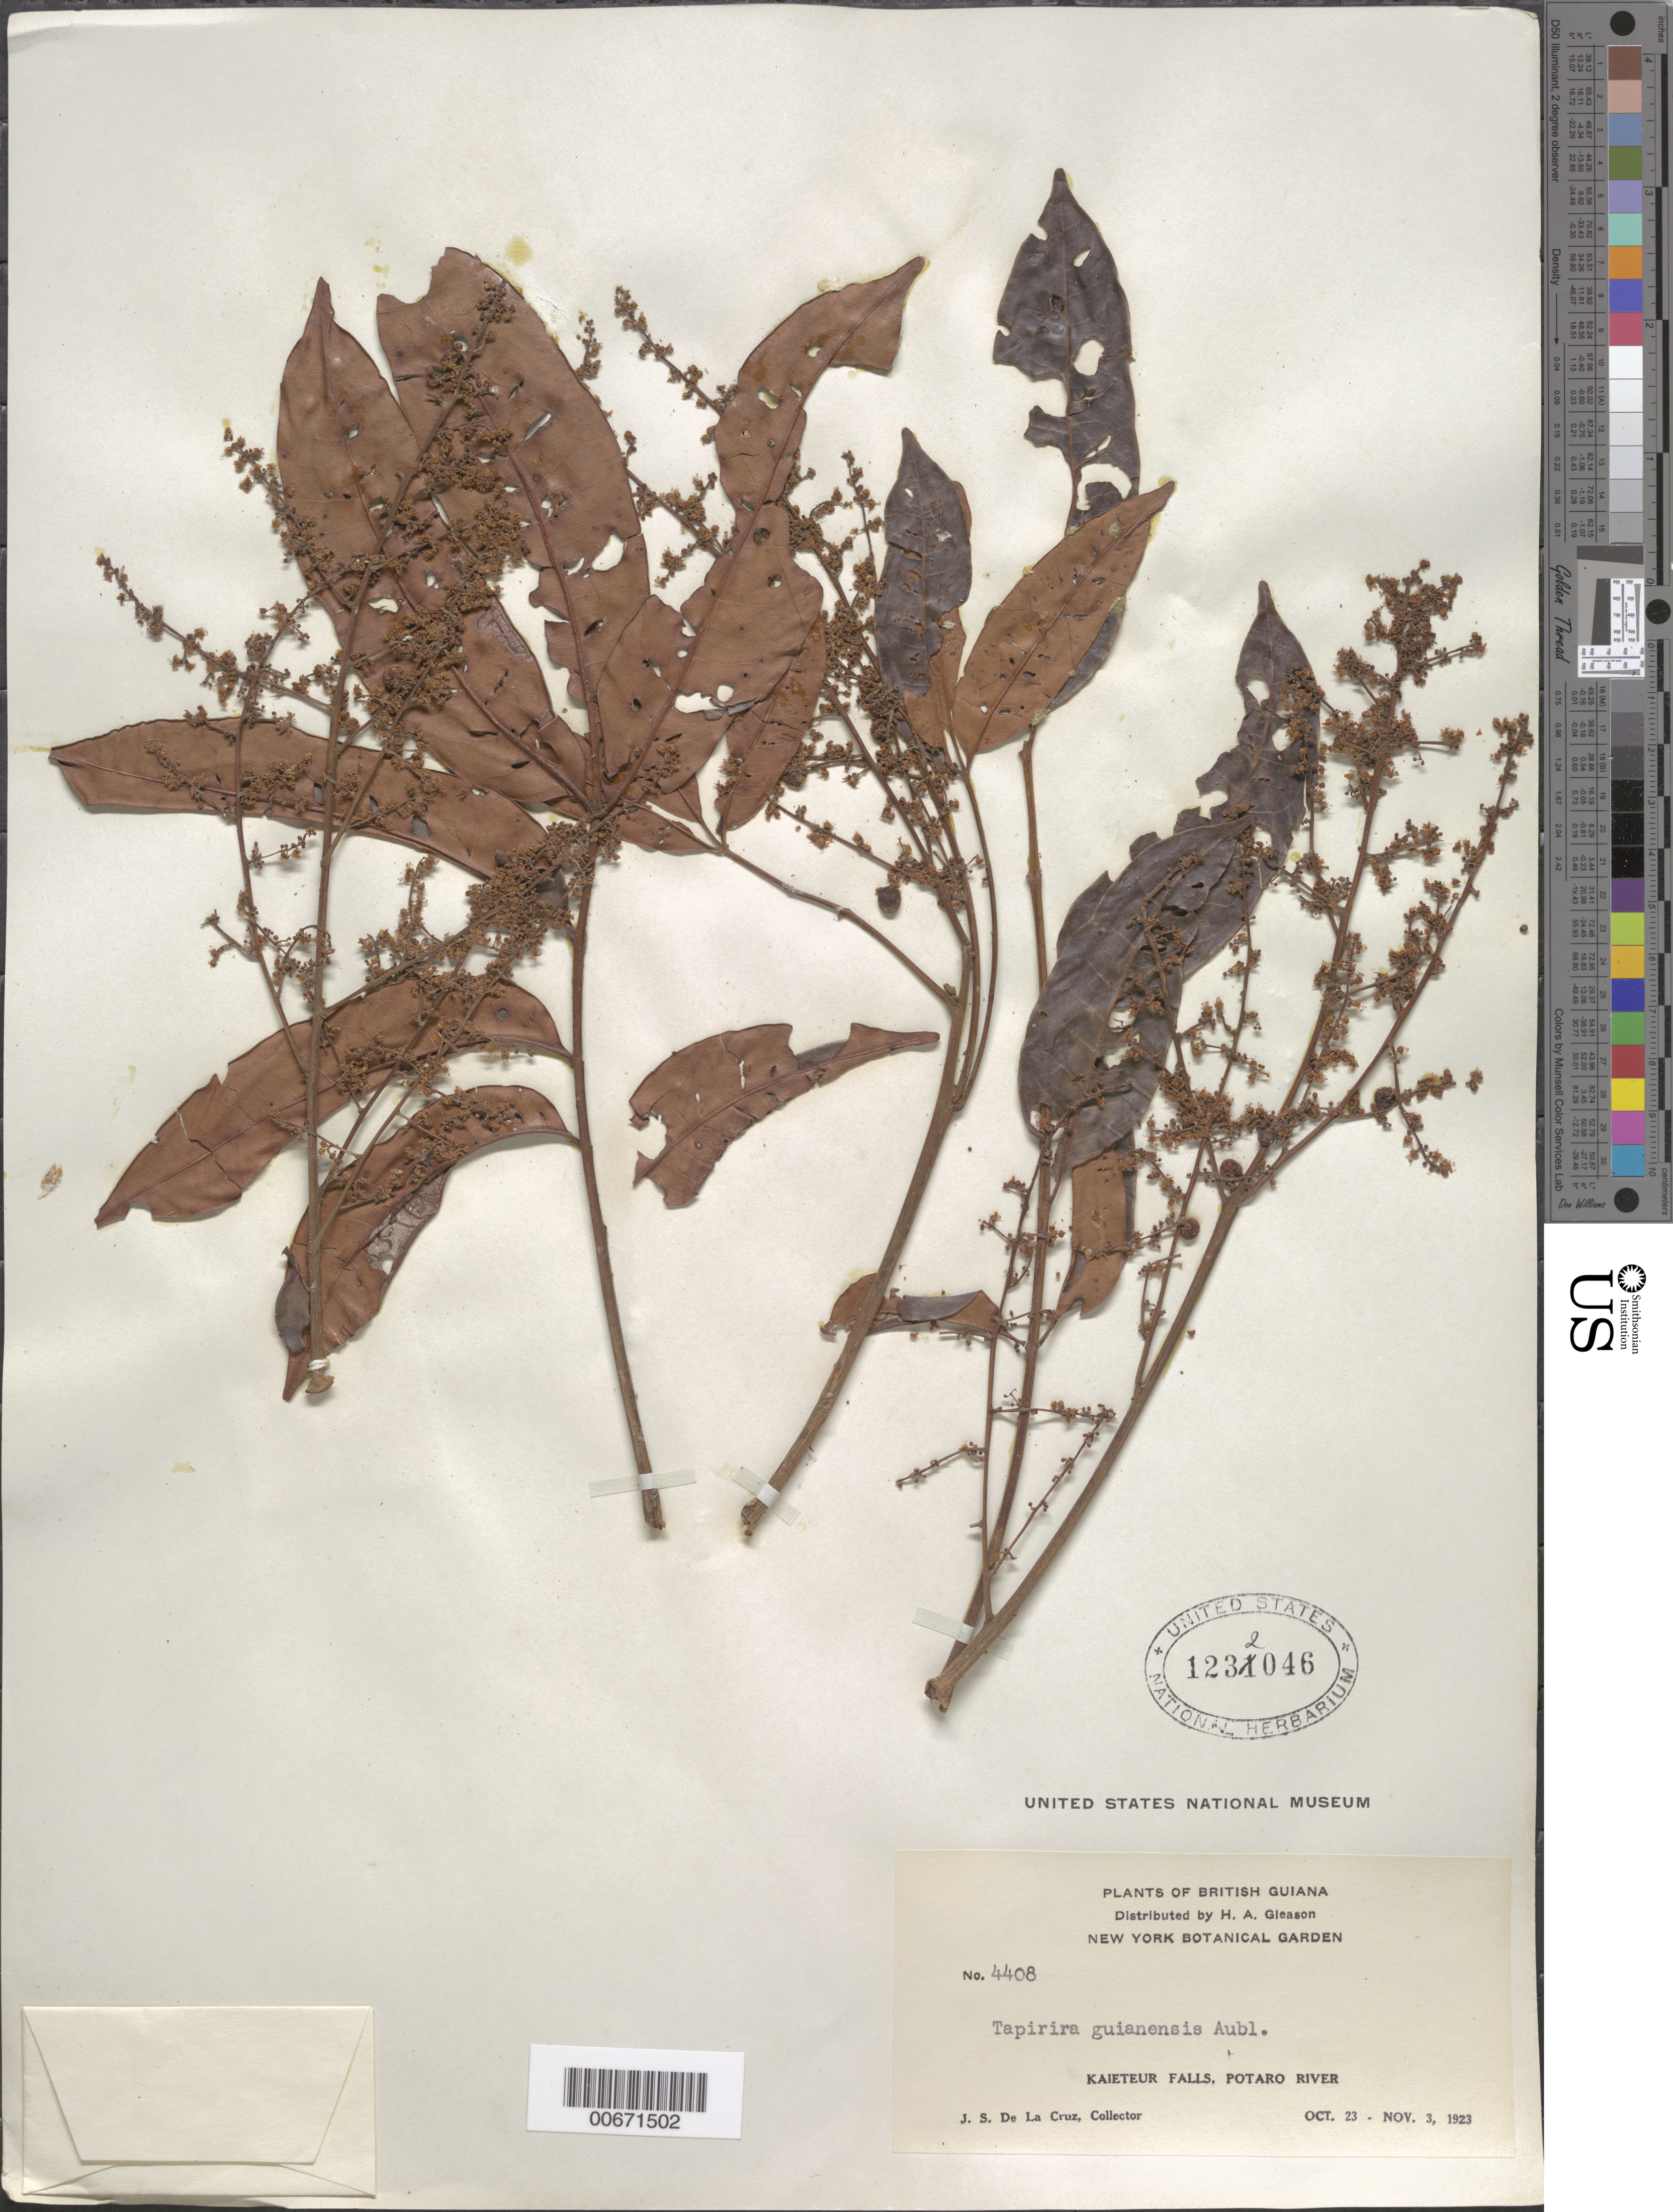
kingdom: Plantae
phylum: Tracheophyta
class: Magnoliopsida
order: Sapindales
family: Anacardiaceae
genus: Tapirira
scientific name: Tapirira guianensis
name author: Aubl.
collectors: J. S. de la Cruz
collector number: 4408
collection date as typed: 23-Oct-23 to 3-Nov-23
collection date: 1923-10-23/1923-11-03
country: Guyana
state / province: Potaro-Siparuni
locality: Kaieteur Falls, Potaro R.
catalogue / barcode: US 1232046